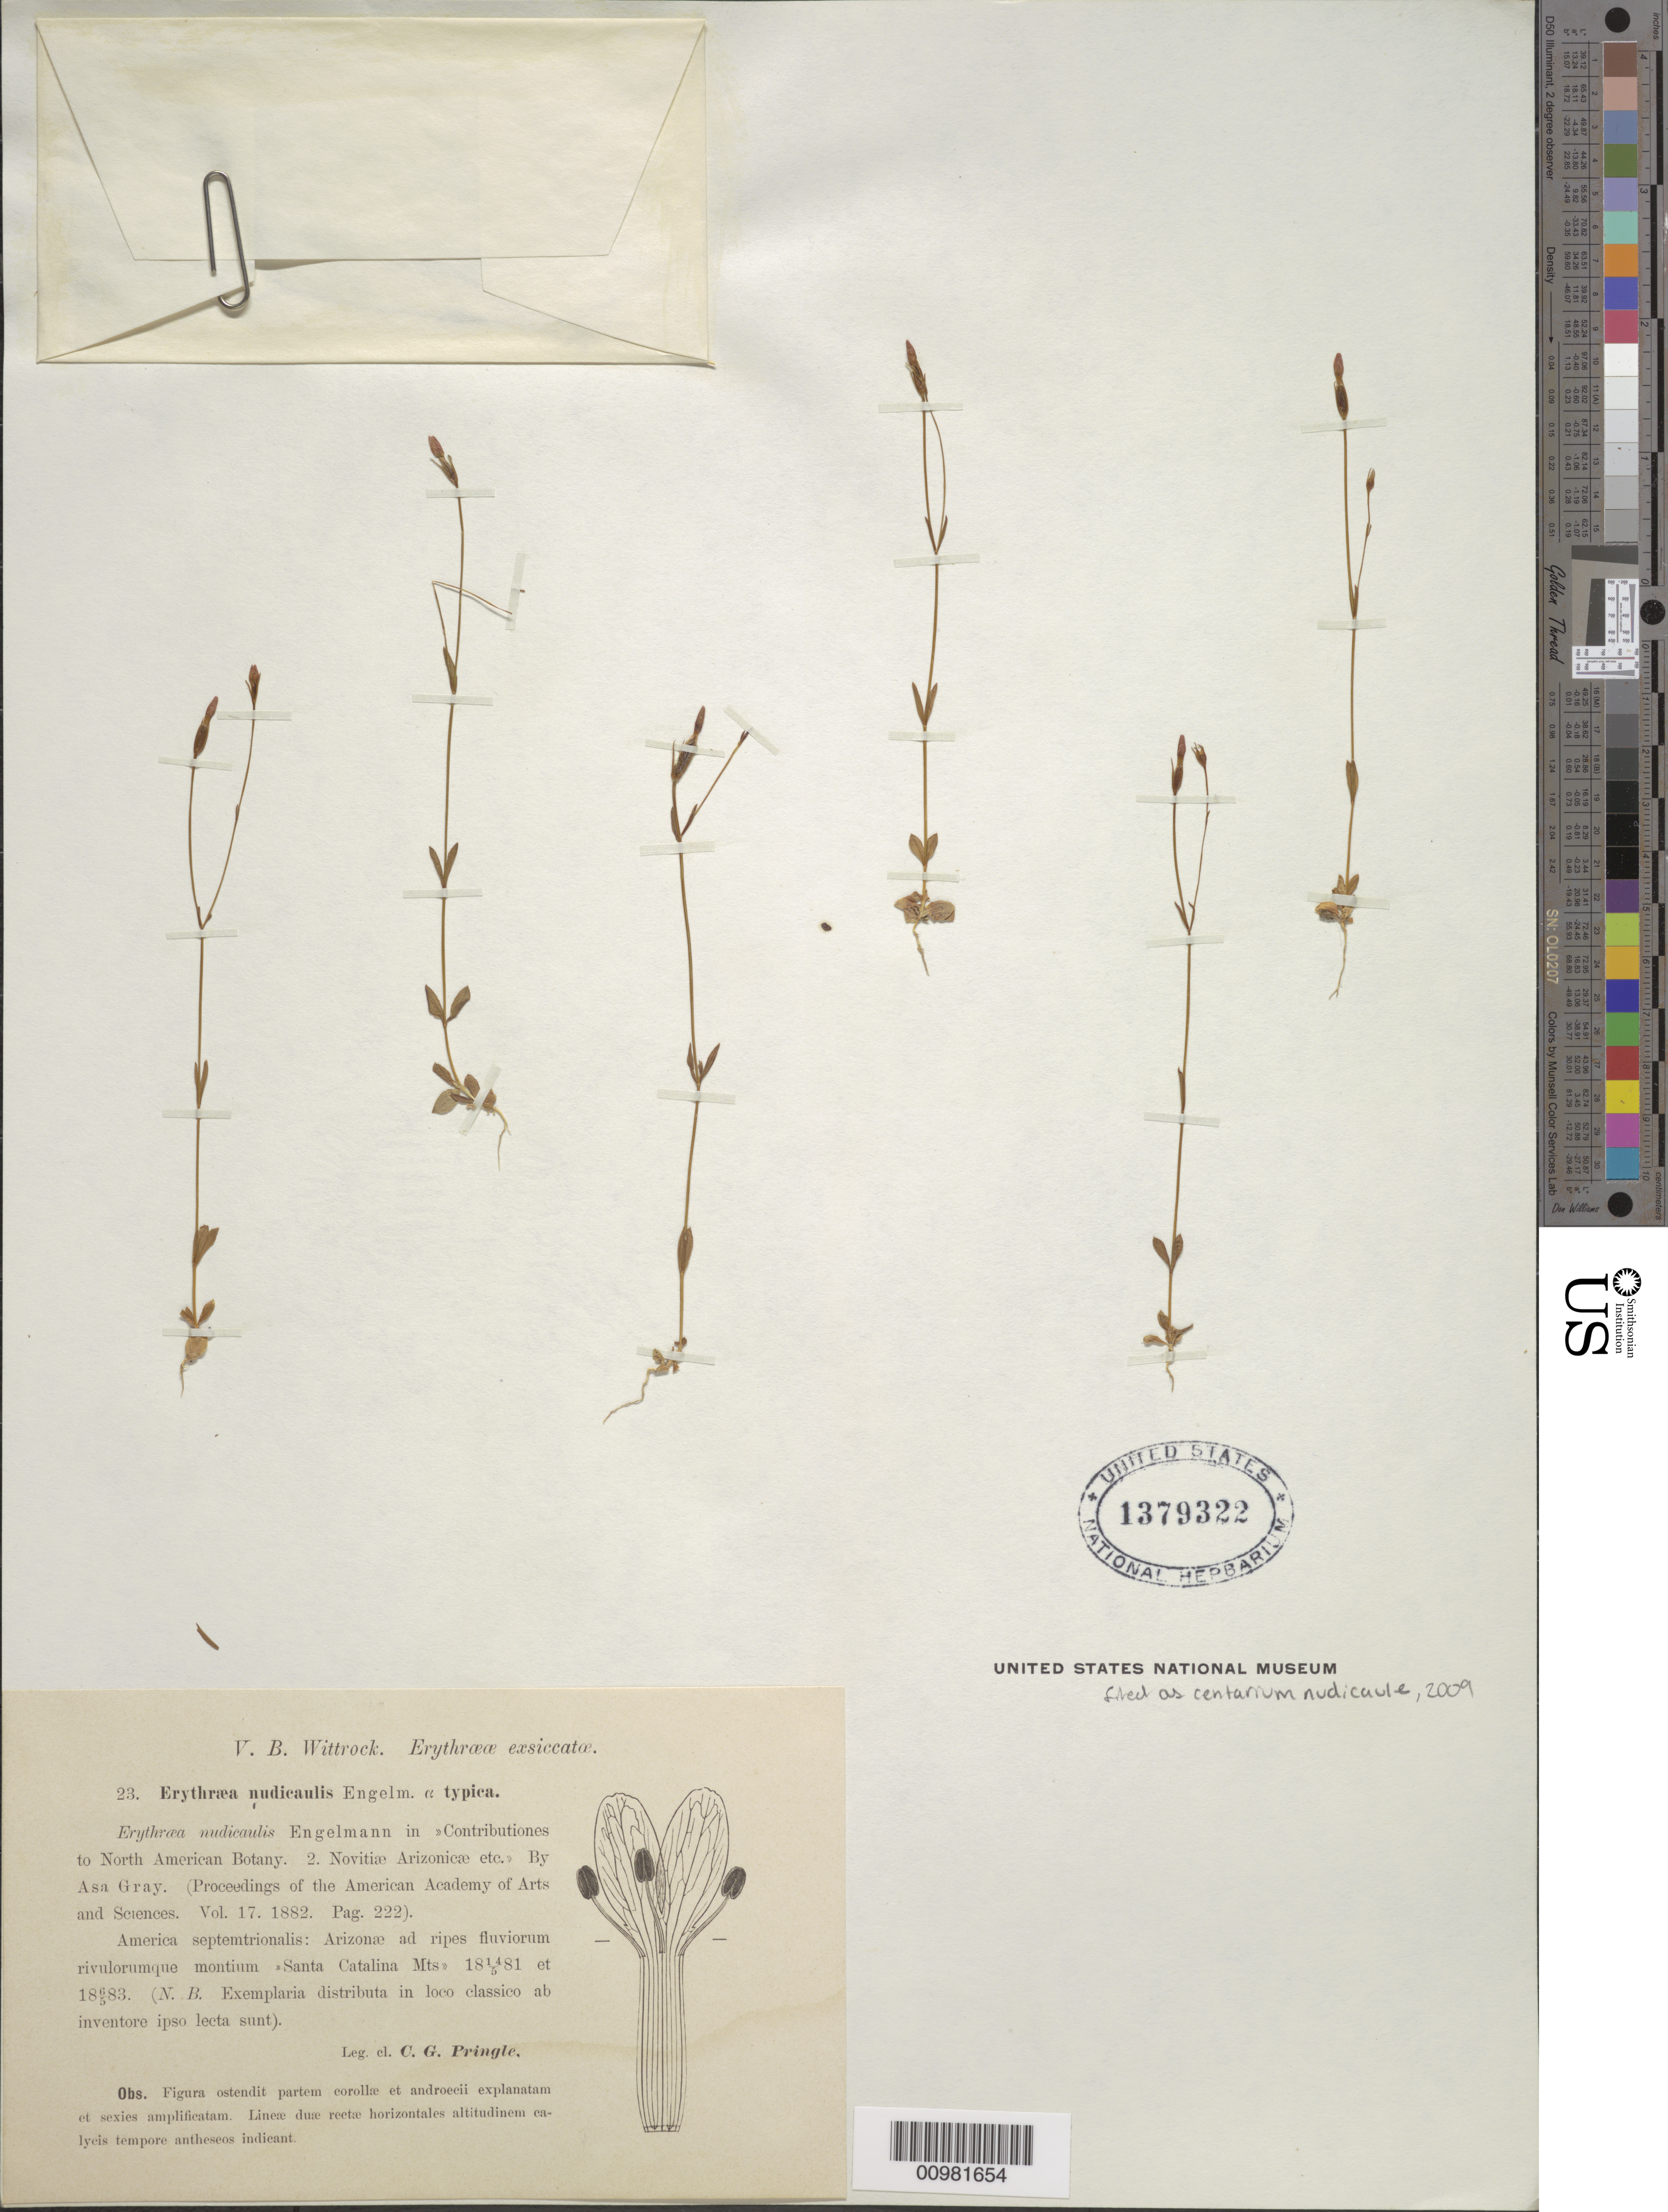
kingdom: Plantae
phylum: Tracheophyta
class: Magnoliopsida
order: Gentianales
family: Gentianaceae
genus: Centaurium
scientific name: Centaurium nudicaule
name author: (Engelm.) B.L. Rob.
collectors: C. G. Pringle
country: United States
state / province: Arizona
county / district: Pima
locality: Santa Catalina Mts.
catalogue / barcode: US 1379322